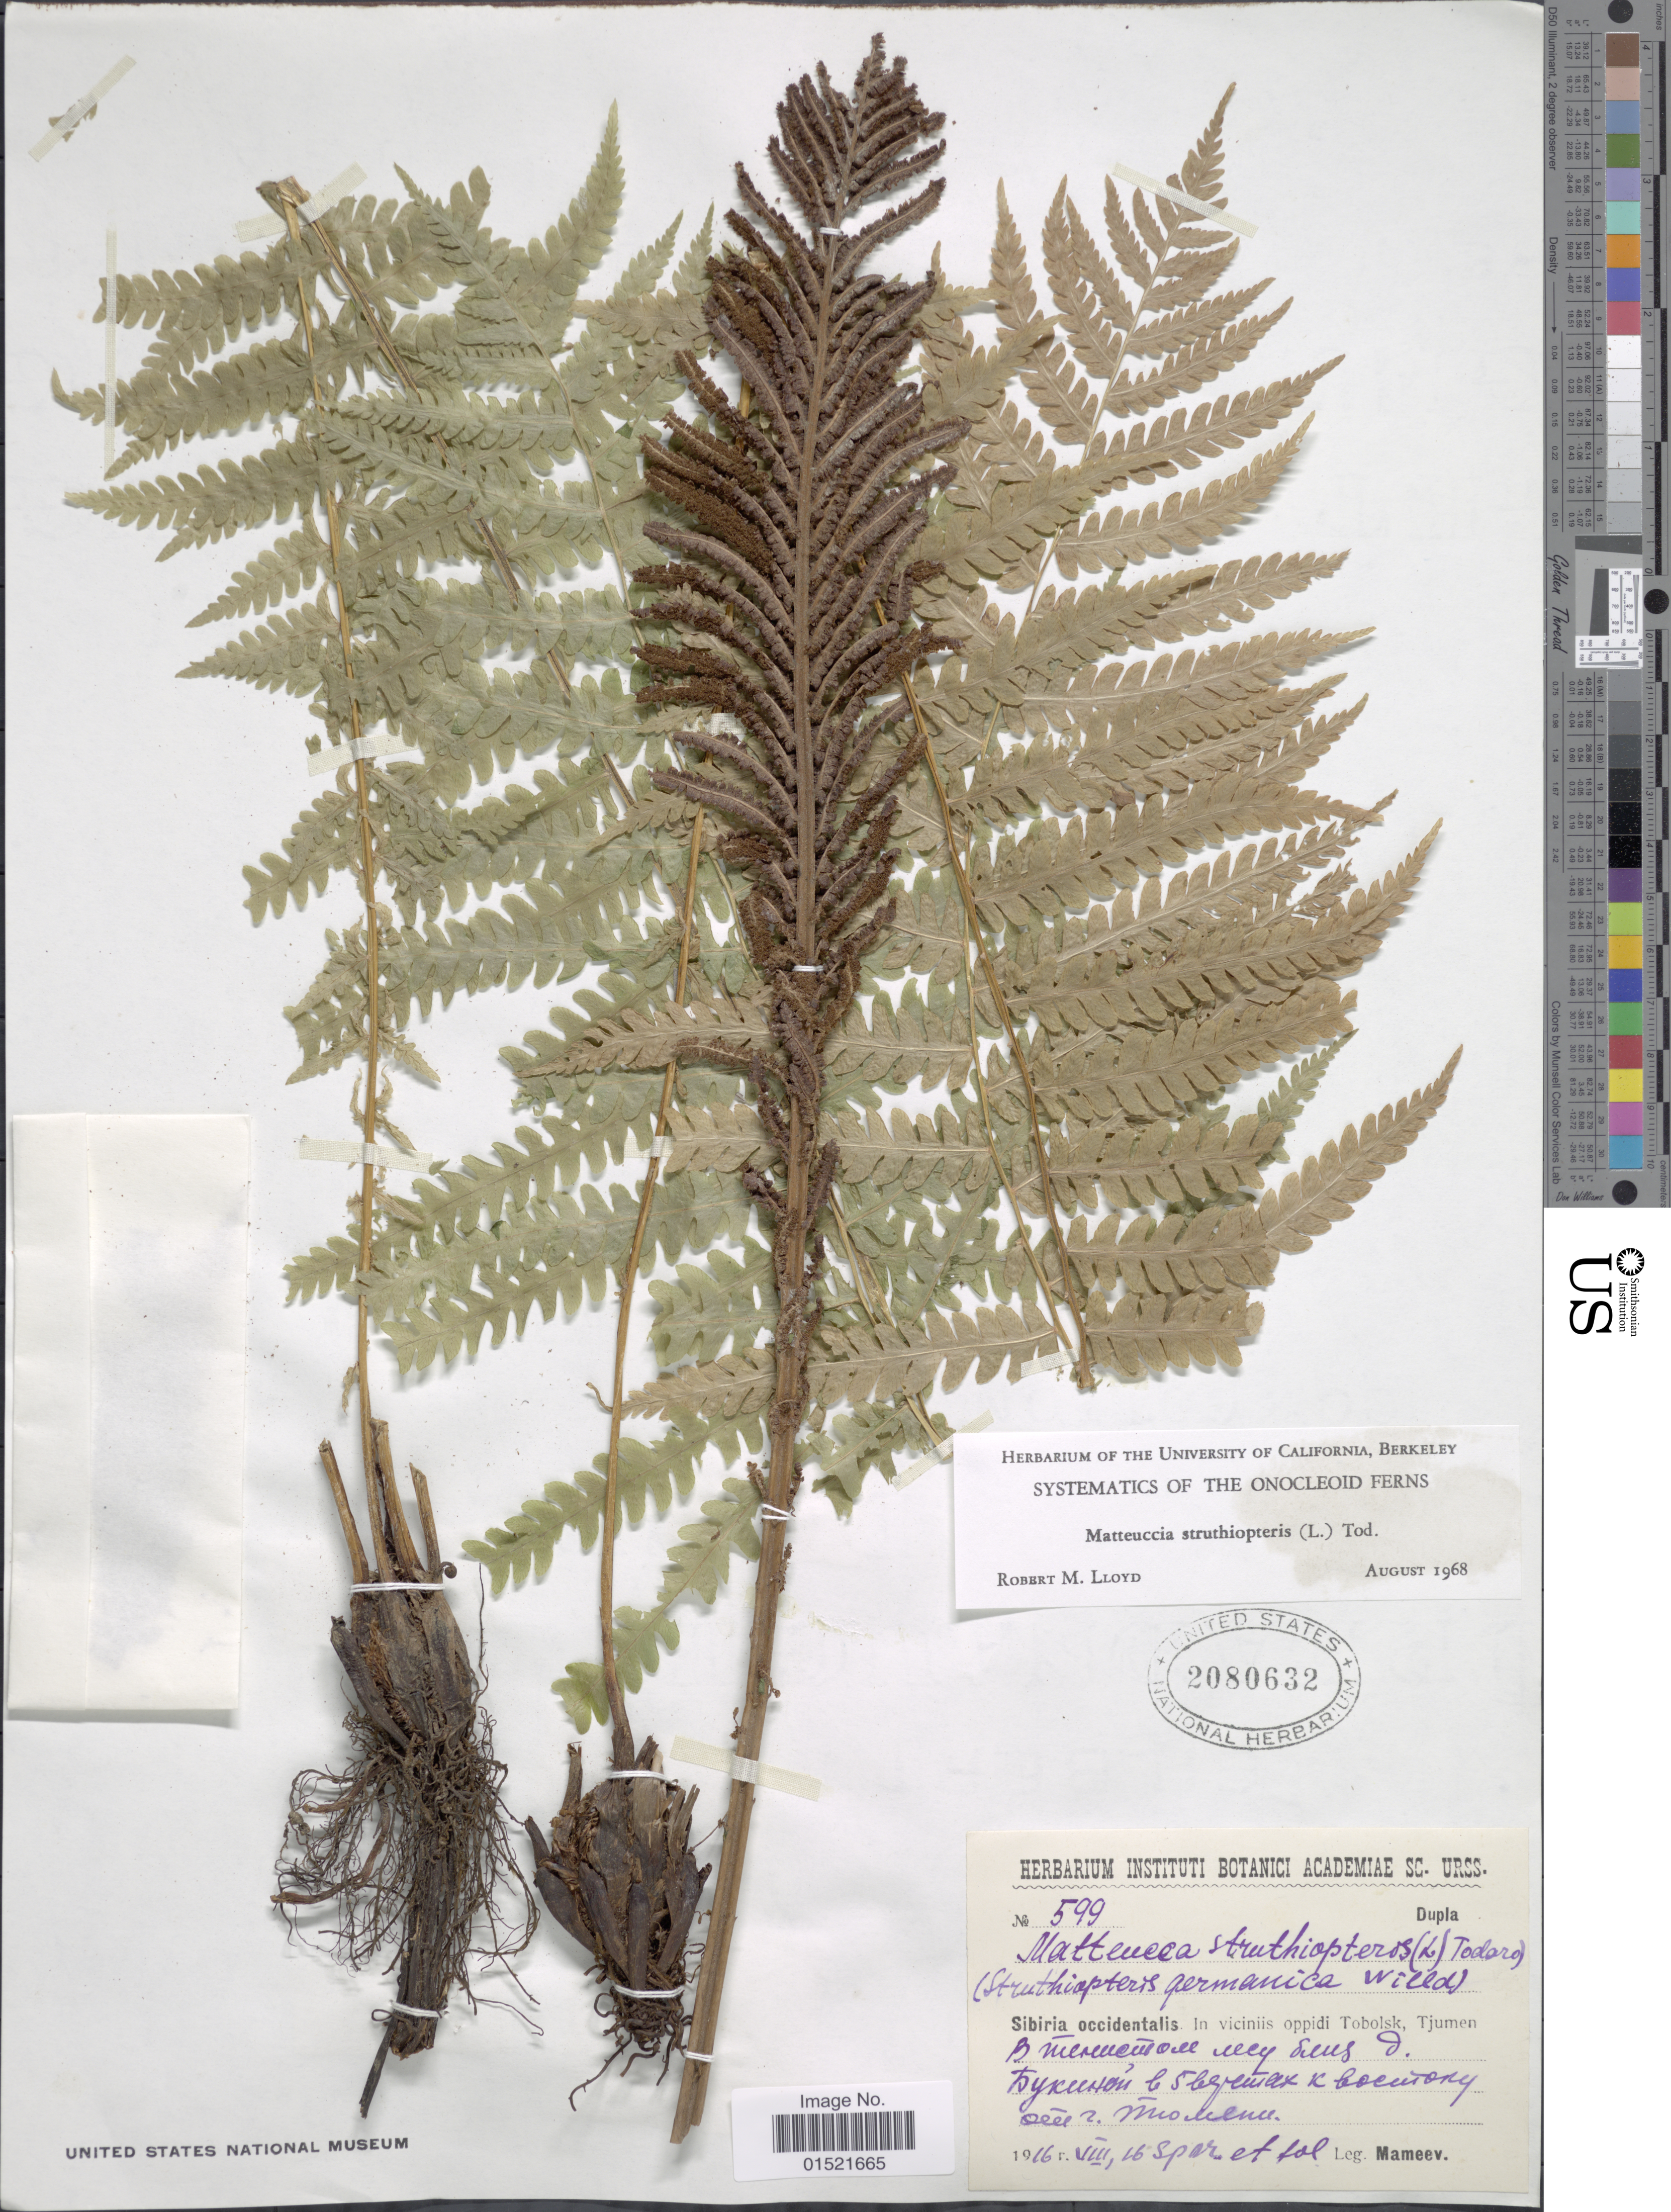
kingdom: Plantae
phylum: Tracheophyta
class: Polypodiopsida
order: Polypodiales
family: Onocleaceae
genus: Matteuccia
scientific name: Matteuccia struthiopteris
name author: (L.) Tod.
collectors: Mameev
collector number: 599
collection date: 1916-08-16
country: Russian Federation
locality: Sibiria occidentalis, in viciniis oppidi Tobolsk, Tjumen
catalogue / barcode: US 2080632